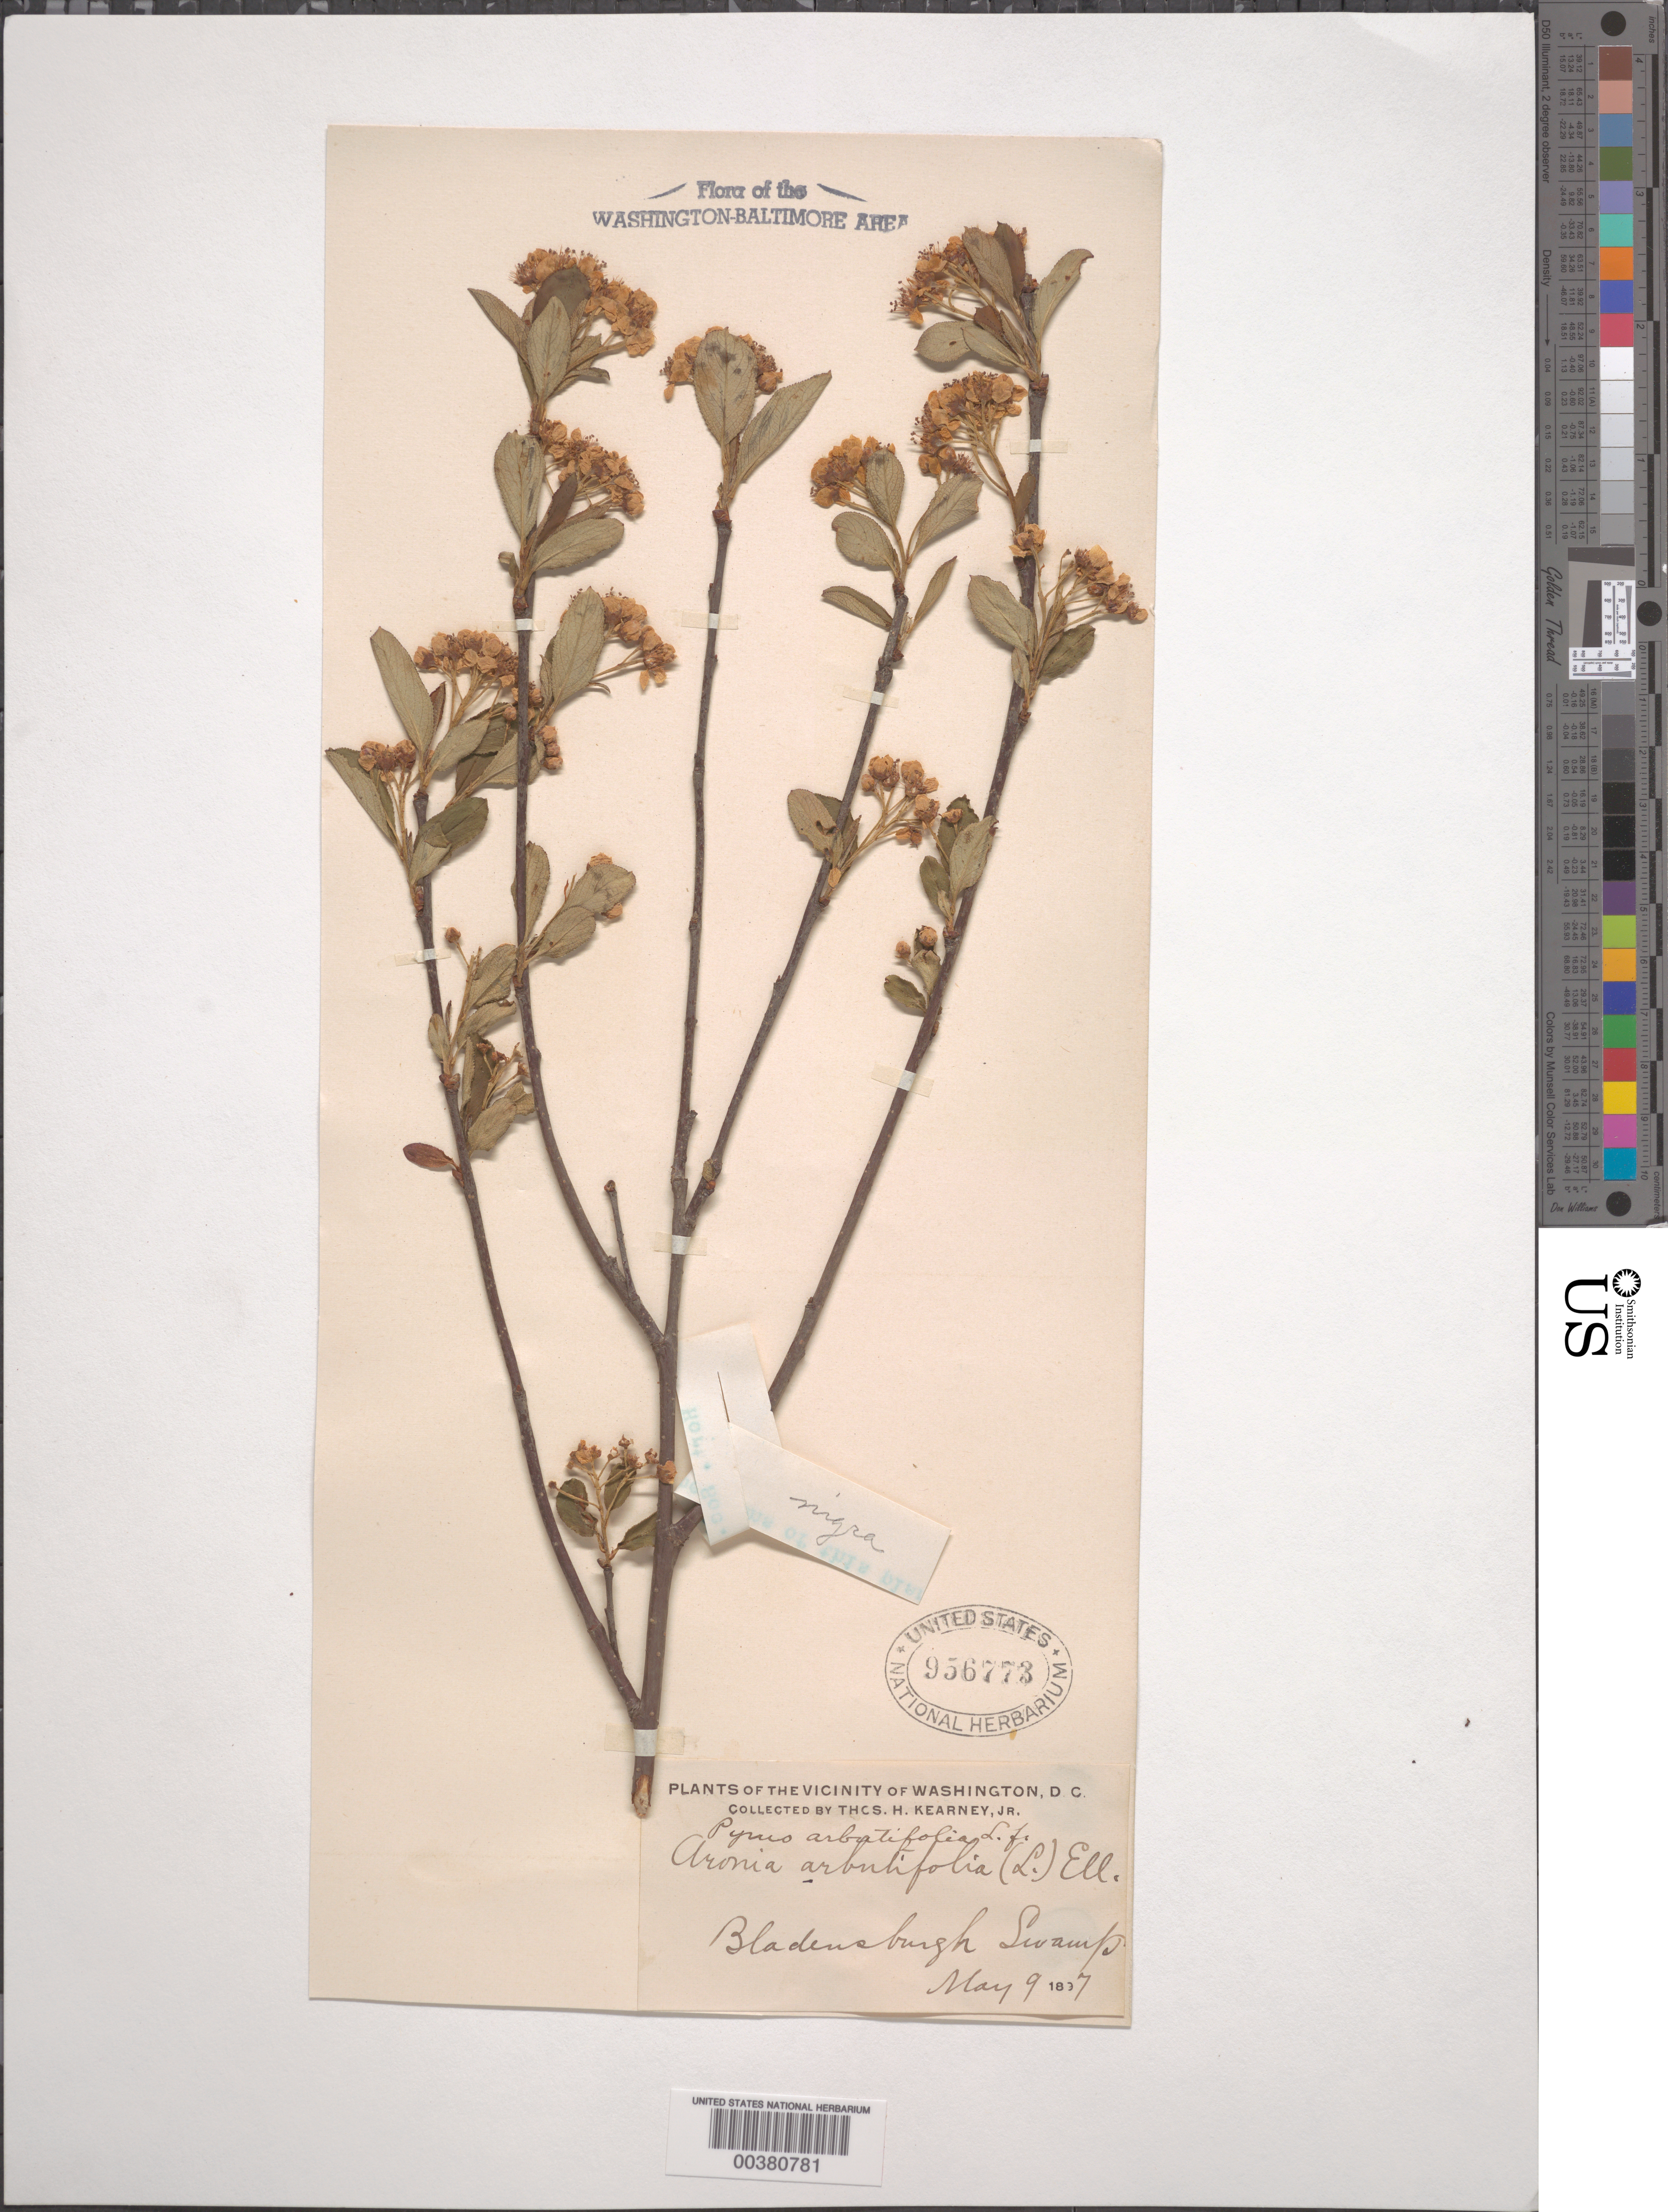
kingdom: Plantae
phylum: Tracheophyta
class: Magnoliopsida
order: Rosales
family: Rosaceae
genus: Aronia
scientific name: Aronia x prunifolia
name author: (Marshall) Rehder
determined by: Strong, M. T., (US), Smithsonian Institution - National Museum of Natural History (UNITED STATES)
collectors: T. H. Kearney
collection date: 1837-05-09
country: United States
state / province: District of Columbia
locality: The Vicinity of Washington, D.C. Bladensburgh Swamp.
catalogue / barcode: US 956773